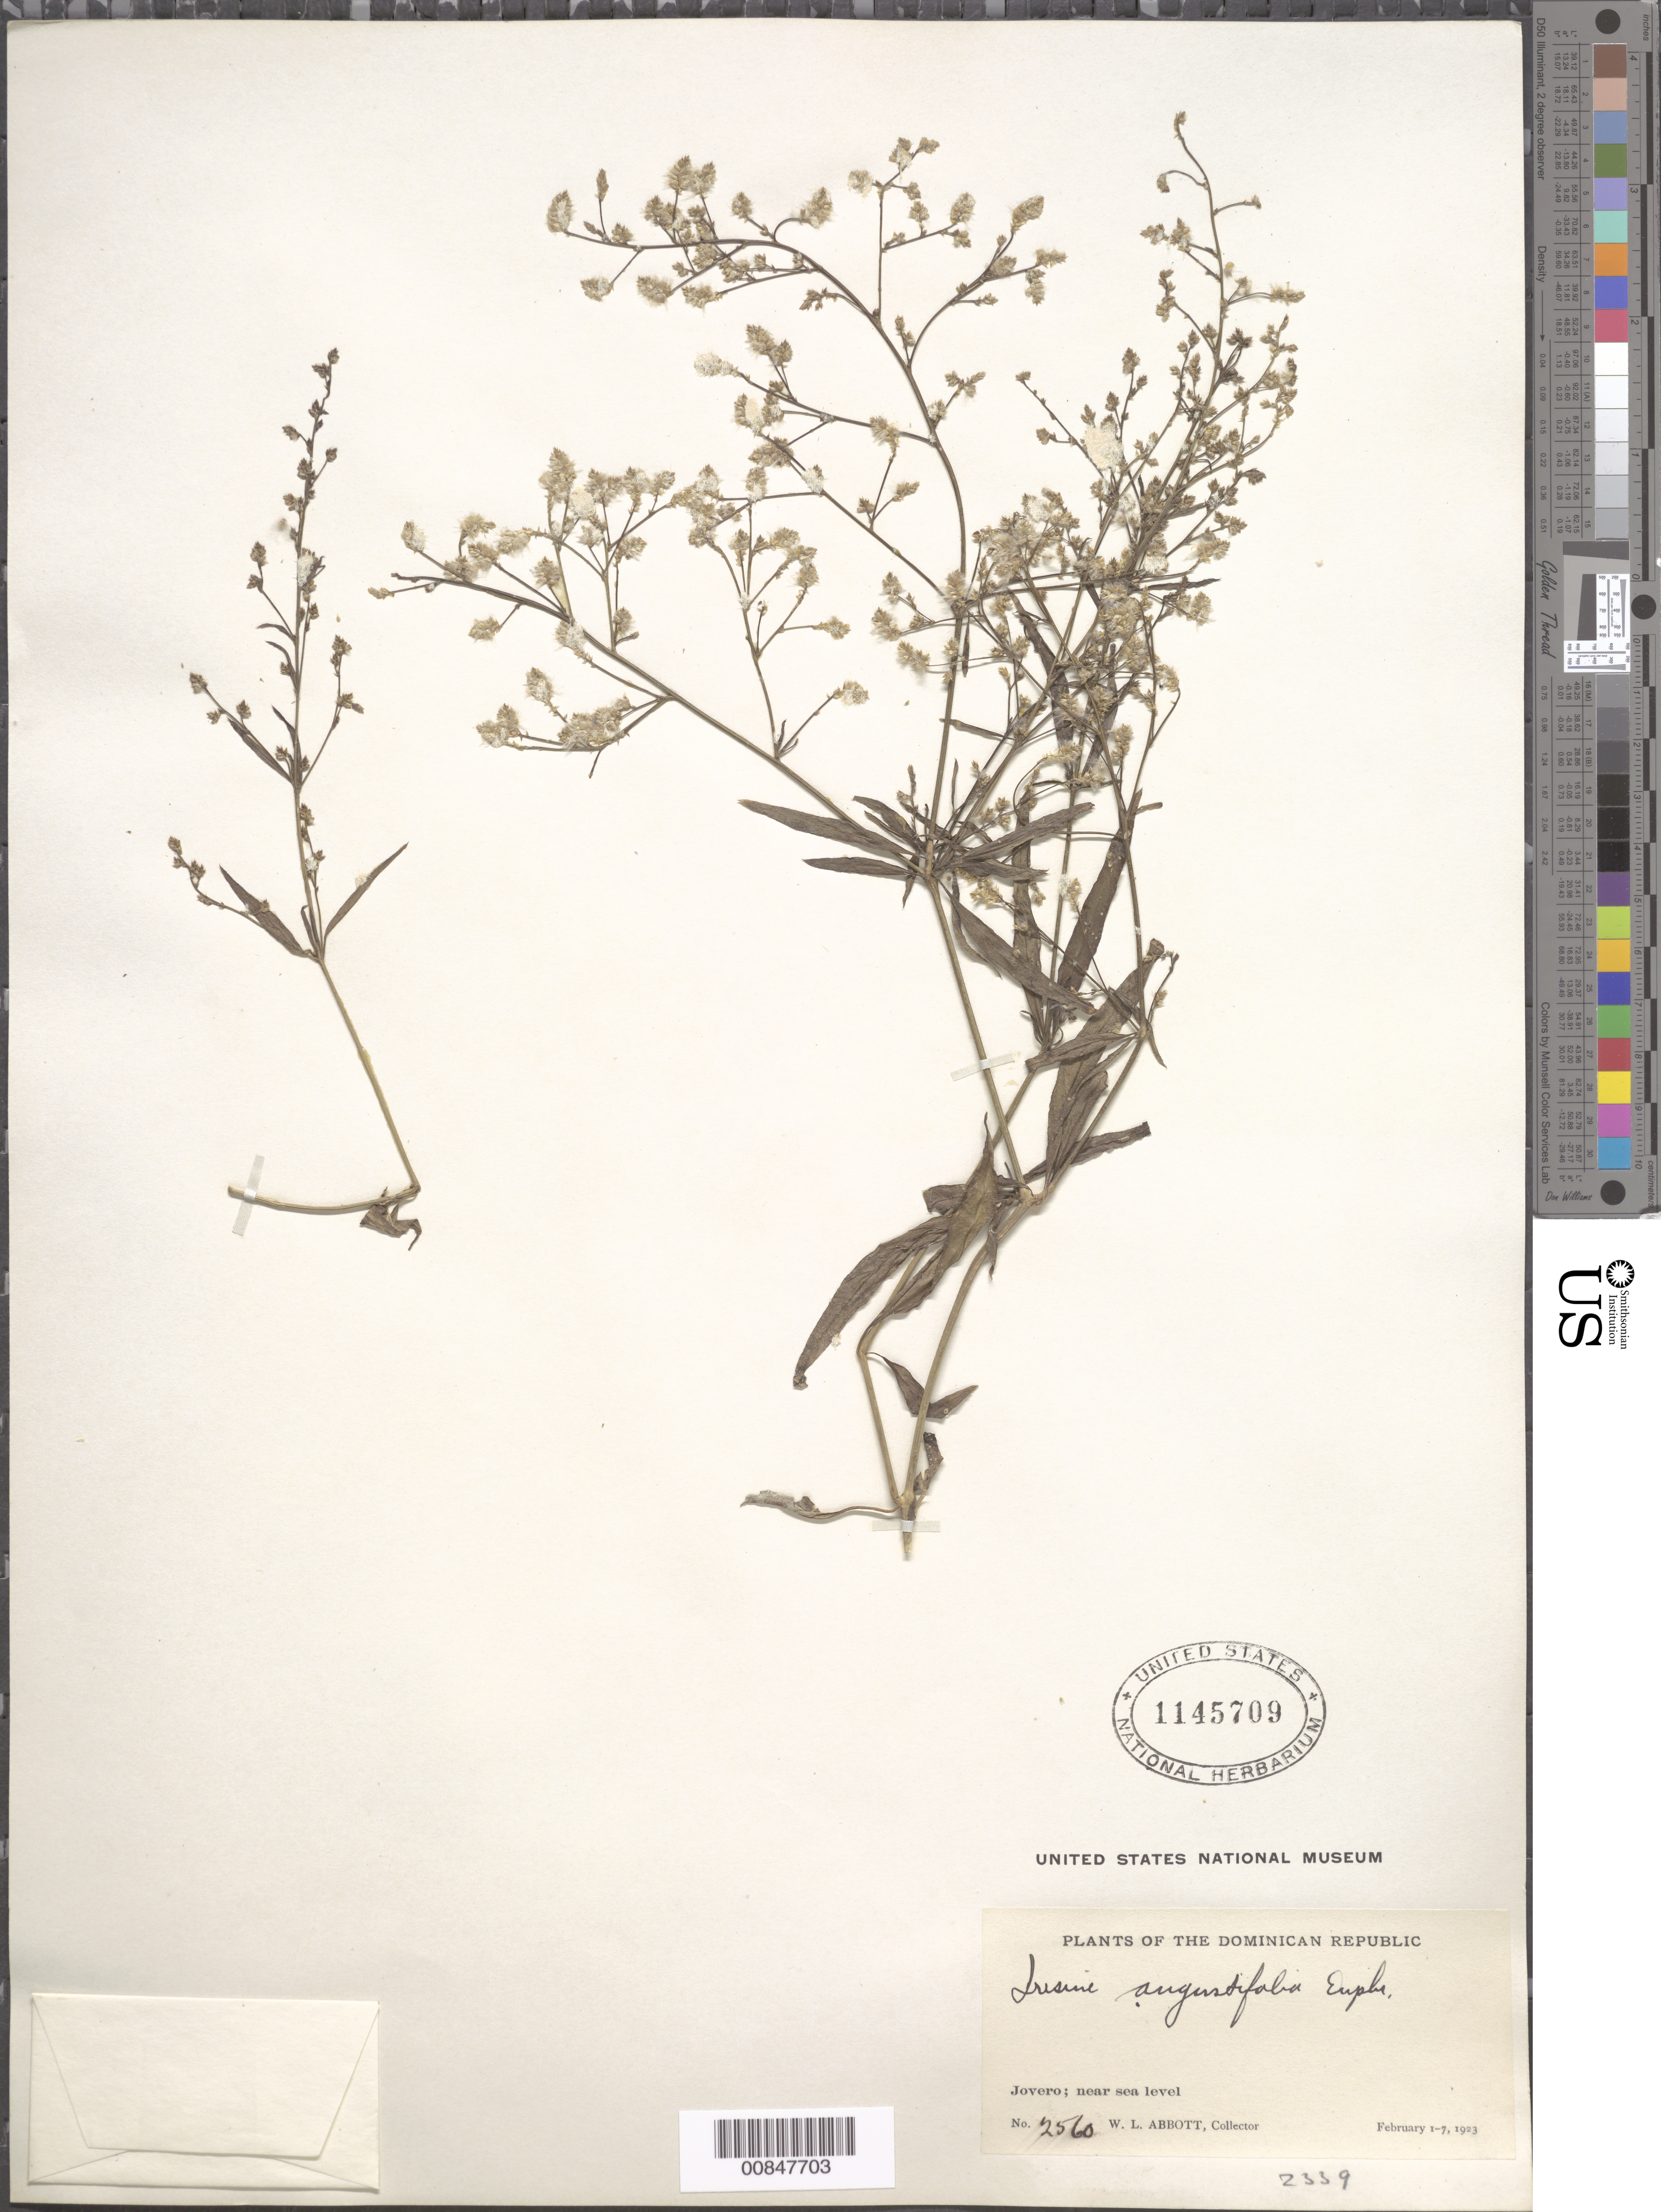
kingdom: Plantae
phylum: Tracheophyta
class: Magnoliopsida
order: Caryophyllales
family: Amaranthaceae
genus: Iresine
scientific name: Iresine angustifolia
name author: Euphrasén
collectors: W. L. Abbott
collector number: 2560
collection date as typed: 01 Feb 1923 to 07 Feb 1923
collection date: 1923-02-01/1923-02-07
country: Dominican Republic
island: Hispaniola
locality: Jovero.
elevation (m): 0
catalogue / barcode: US 1145709